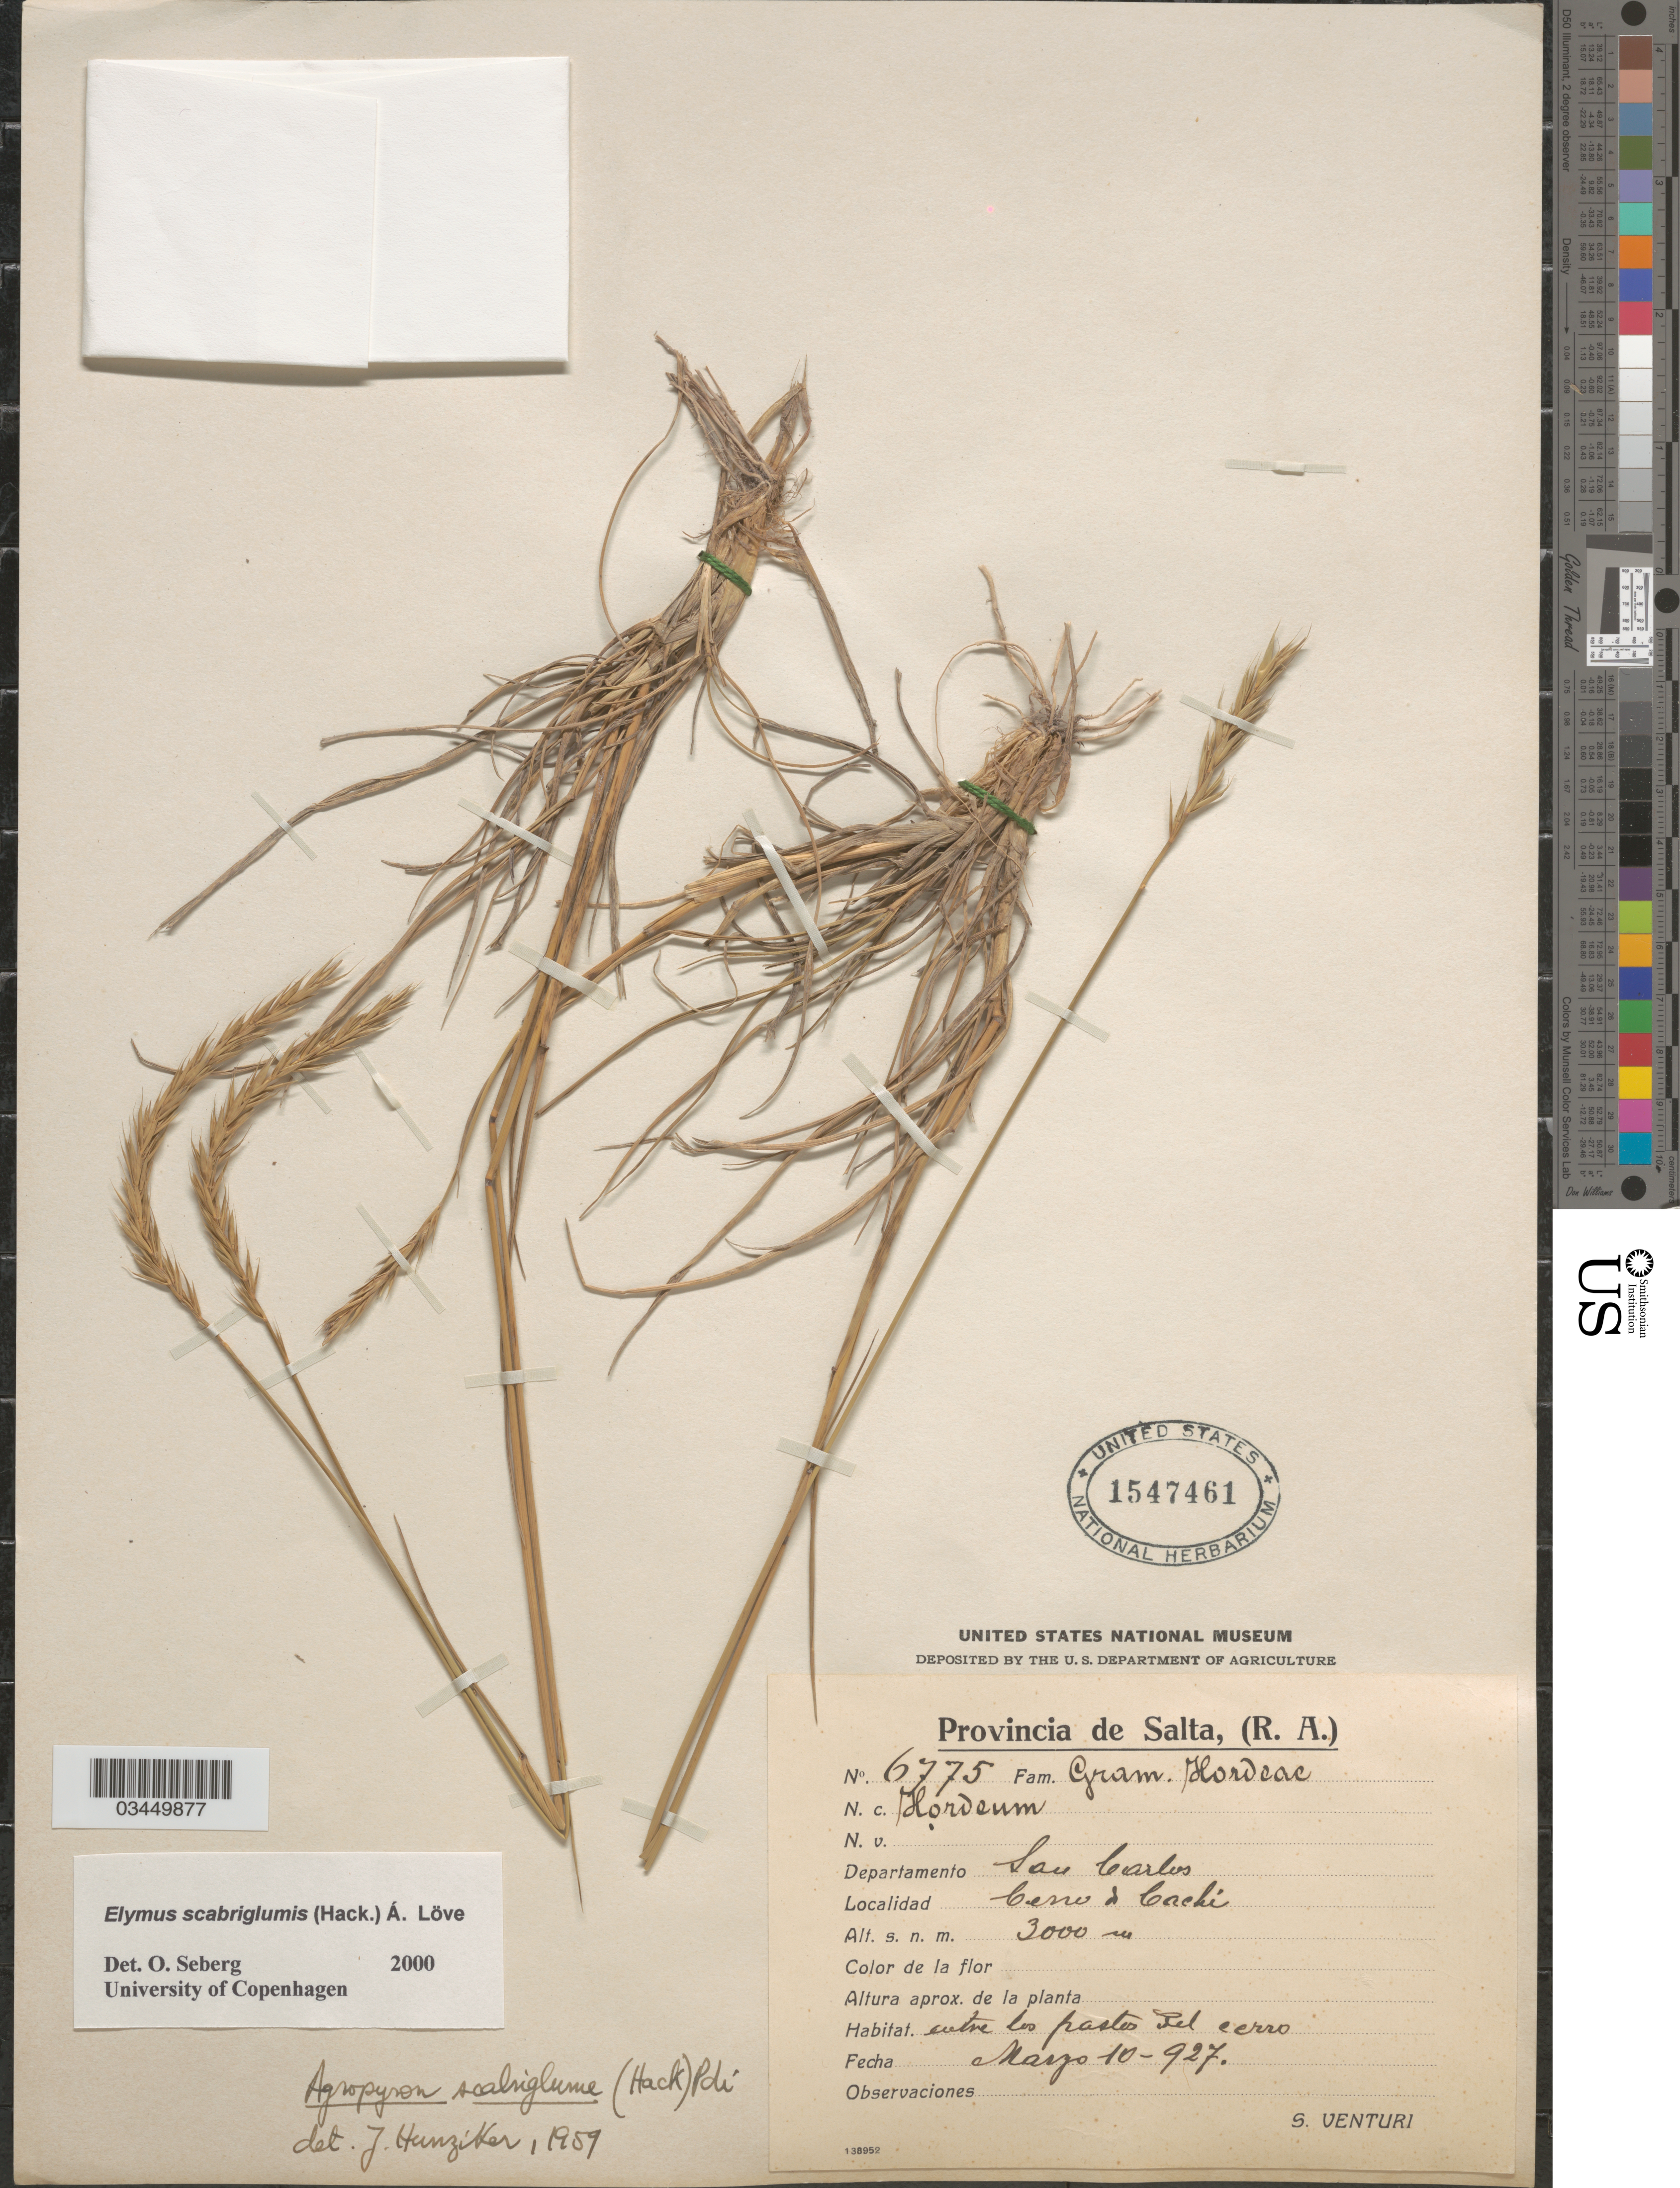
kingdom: Plantae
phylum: Tracheophyta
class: Liliopsida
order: Poales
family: Poaceae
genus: Elymus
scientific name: Elymus scabriglumis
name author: (Hack.) Á. Löve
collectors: S. Venturi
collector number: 6775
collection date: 1927-03-10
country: Argentina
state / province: Salta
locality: Departamento San Carlos. Cerro à Cachi.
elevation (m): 3000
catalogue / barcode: US 1547461